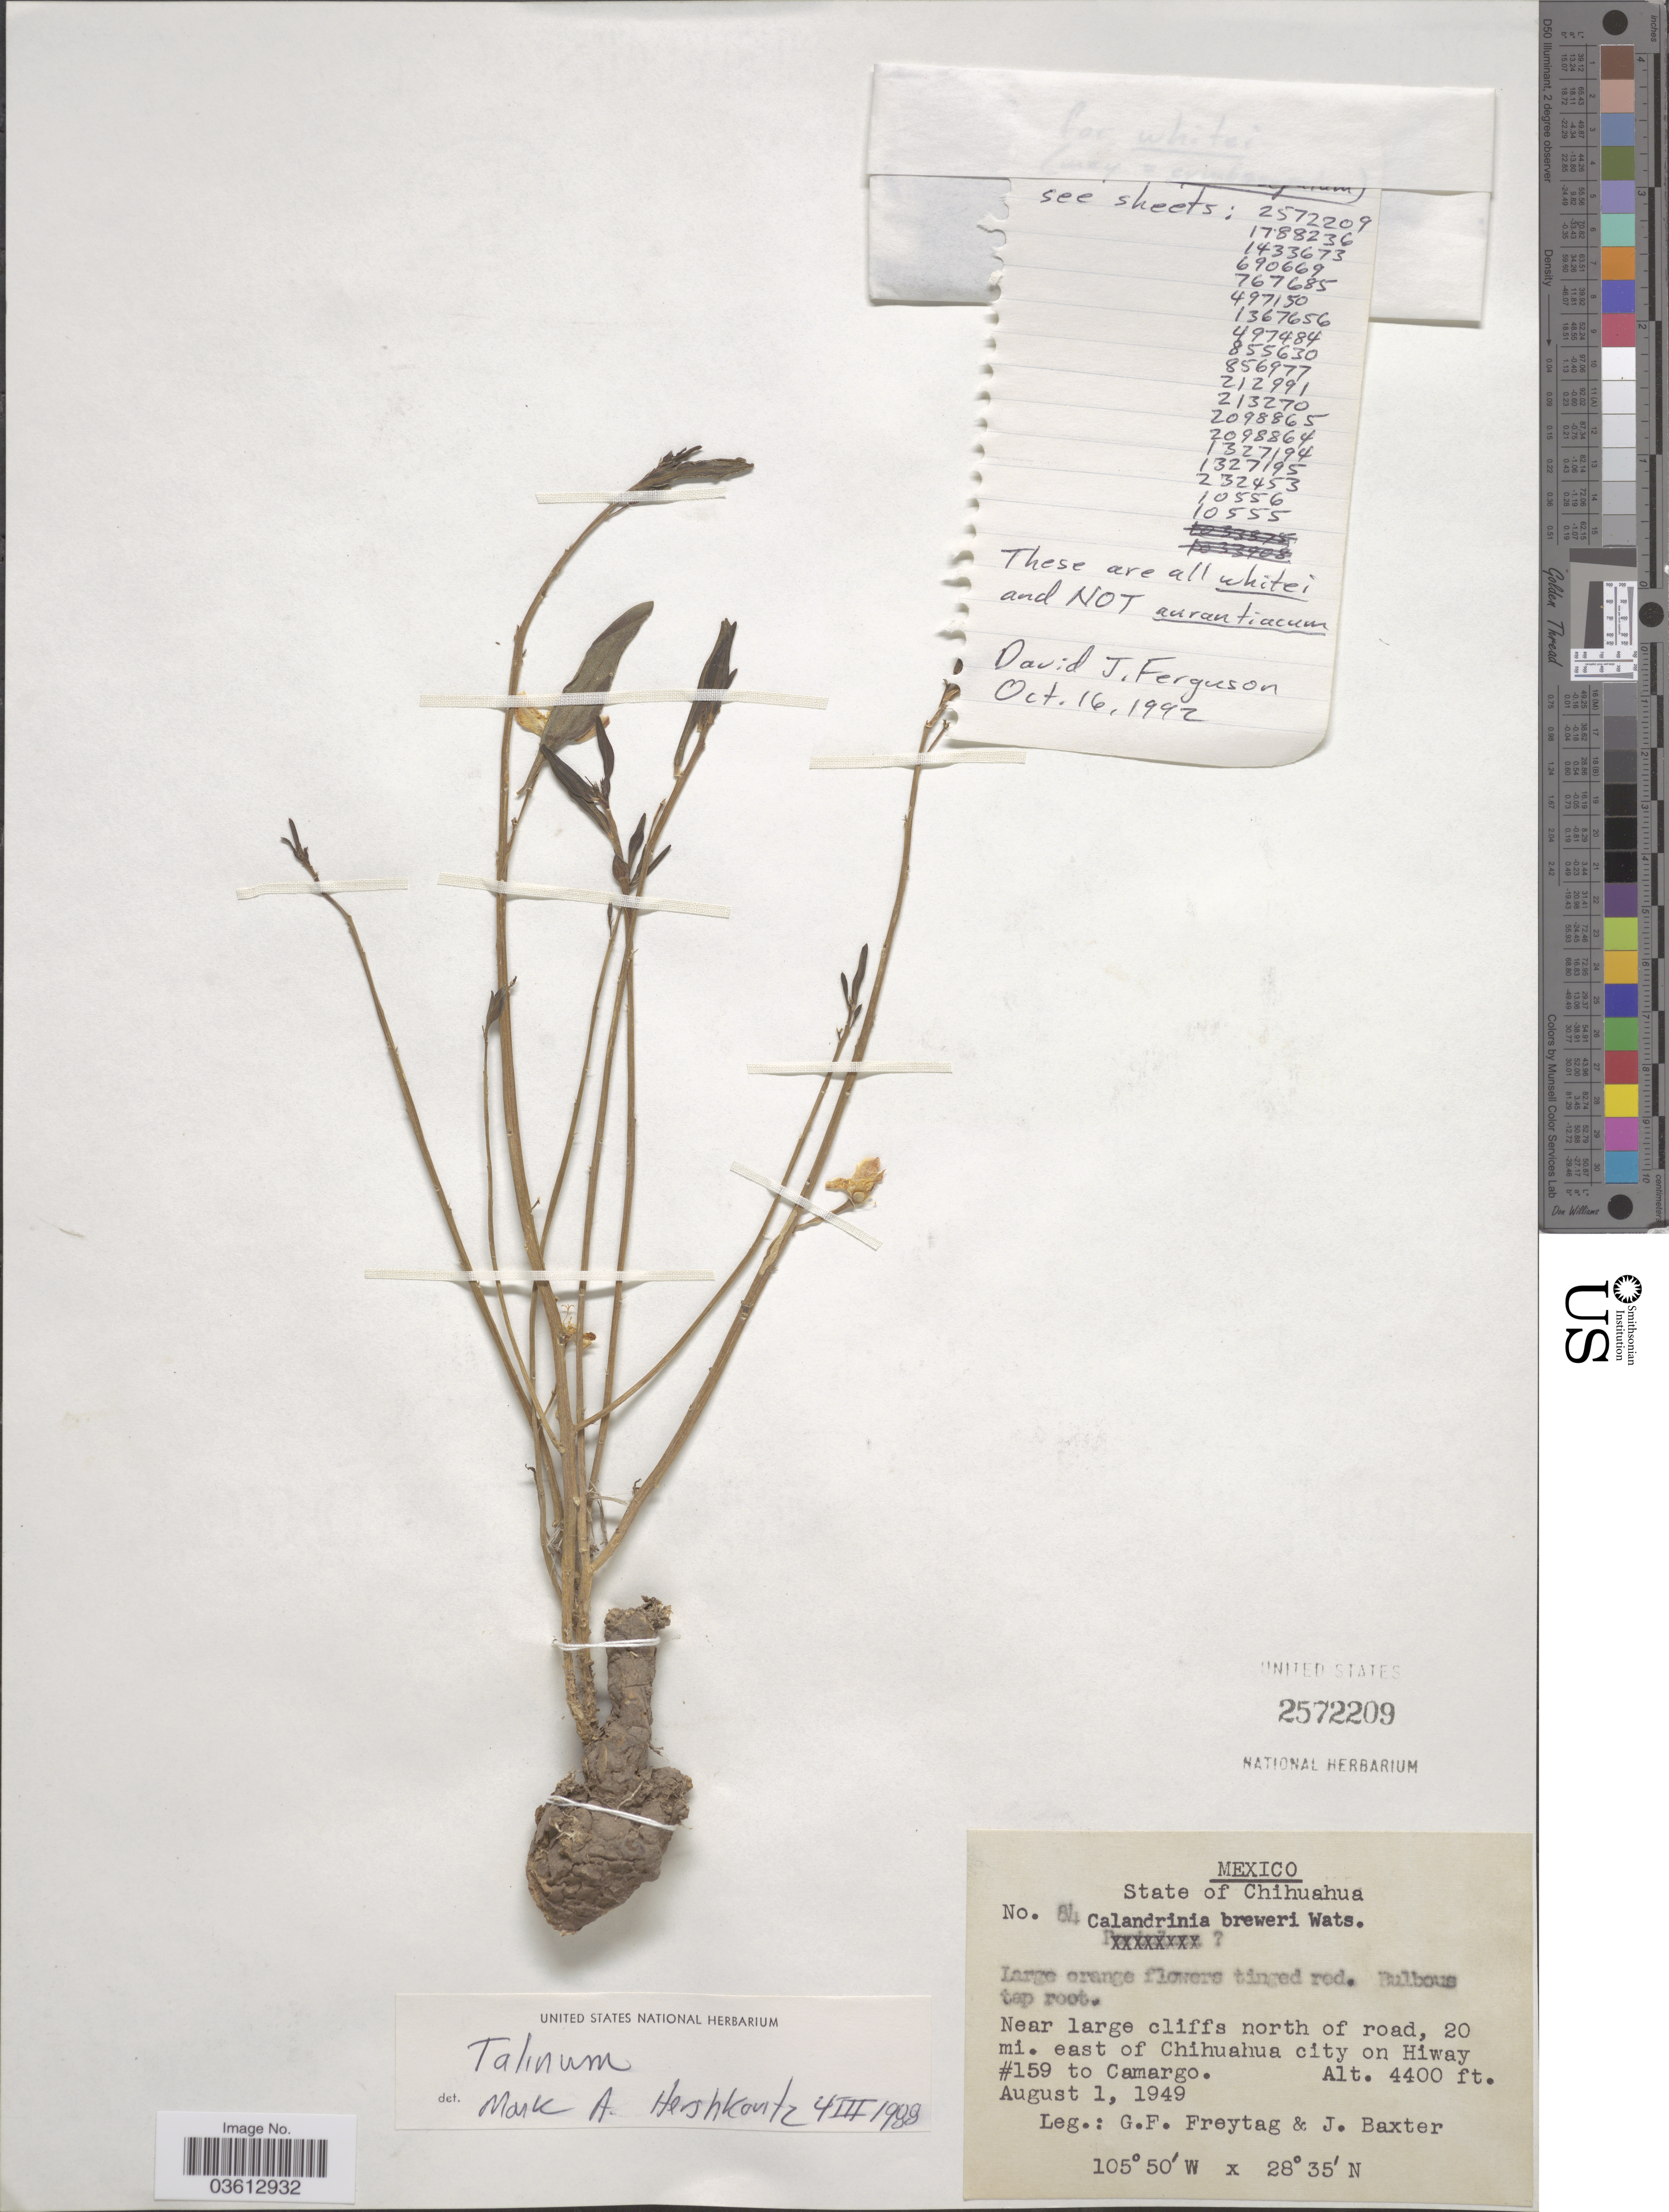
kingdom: Plantae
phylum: Tracheophyta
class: Magnoliopsida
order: Caryophyllales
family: Talinaceae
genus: Talinum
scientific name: Talinum sp.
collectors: G. F. Freytag & J. Baxter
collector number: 84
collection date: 1949-08-01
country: Mexico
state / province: Chihuahua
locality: Near large cliffs north of road, 20 mi. east of Chihuahua city on Hiway #159 to Camargo.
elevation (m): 1341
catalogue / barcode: US 2572209